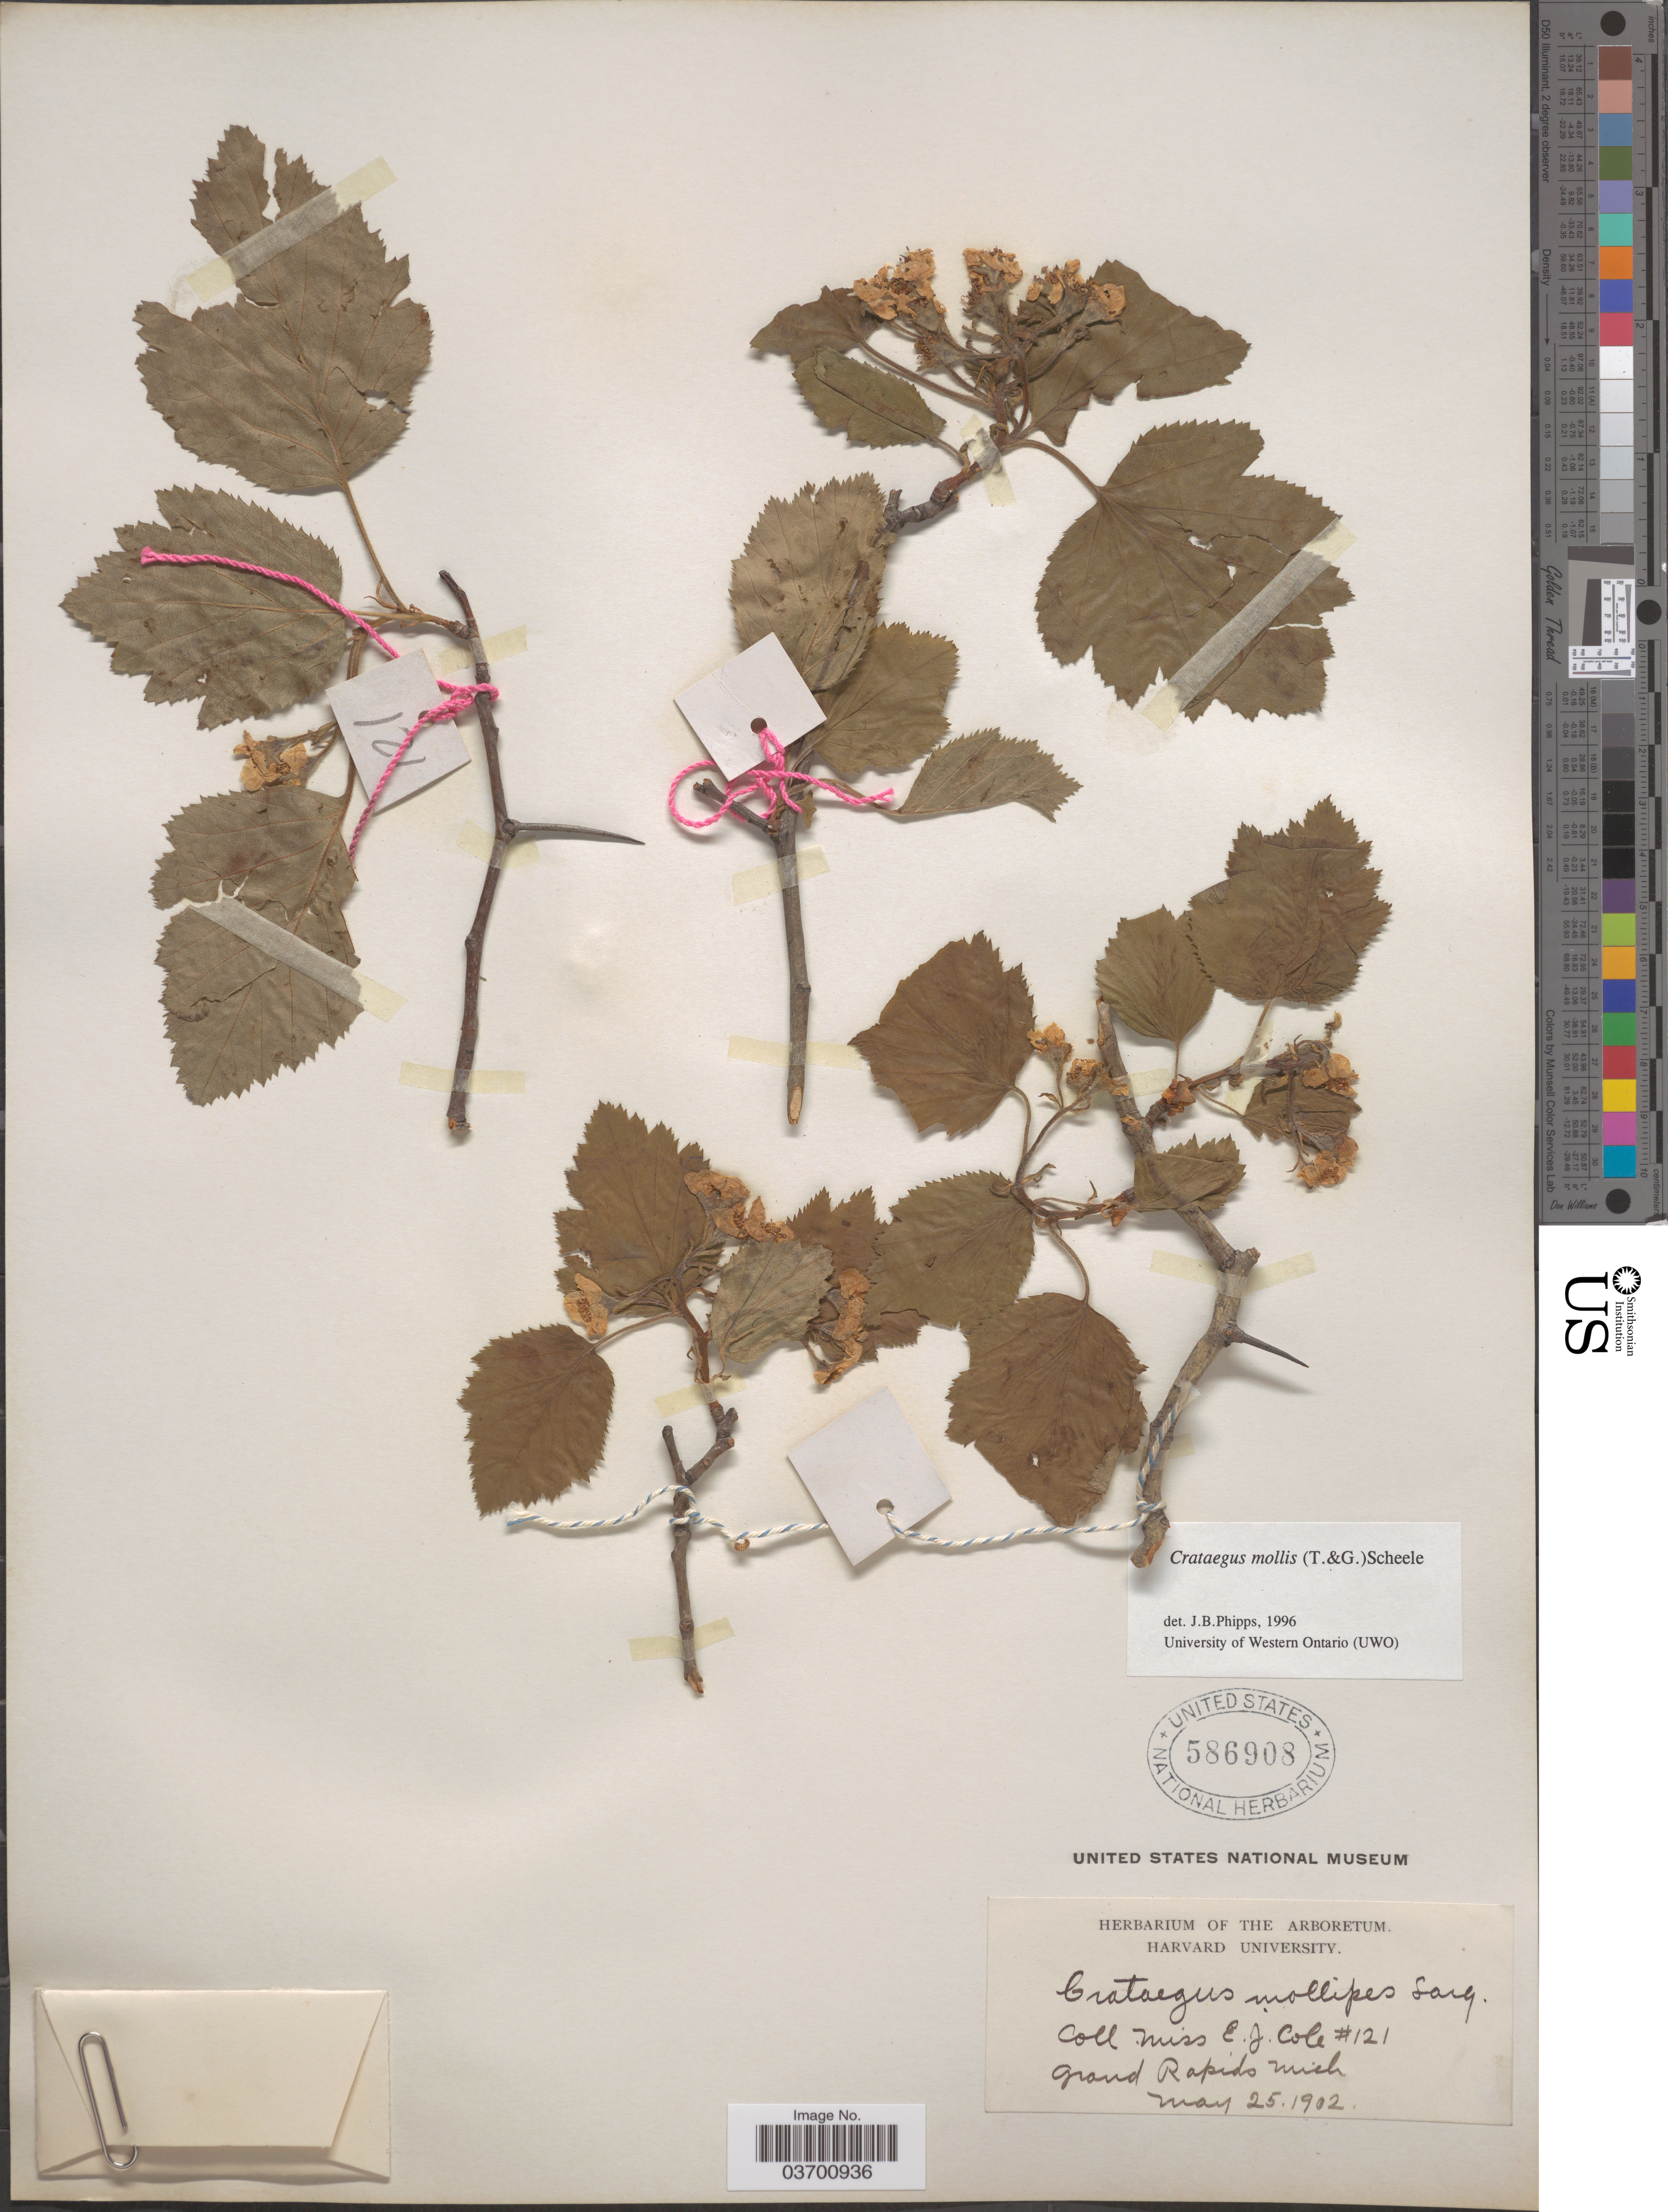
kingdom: Plantae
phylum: Tracheophyta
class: Magnoliopsida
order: Rosales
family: Rosaceae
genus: Crataegus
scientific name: Crataegus mollis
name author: (Torr. & A. Gray) Scheele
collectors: E. Cole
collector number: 121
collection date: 1902-05-25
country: United States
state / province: Michigan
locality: Grand Rapids.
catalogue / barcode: US 586908